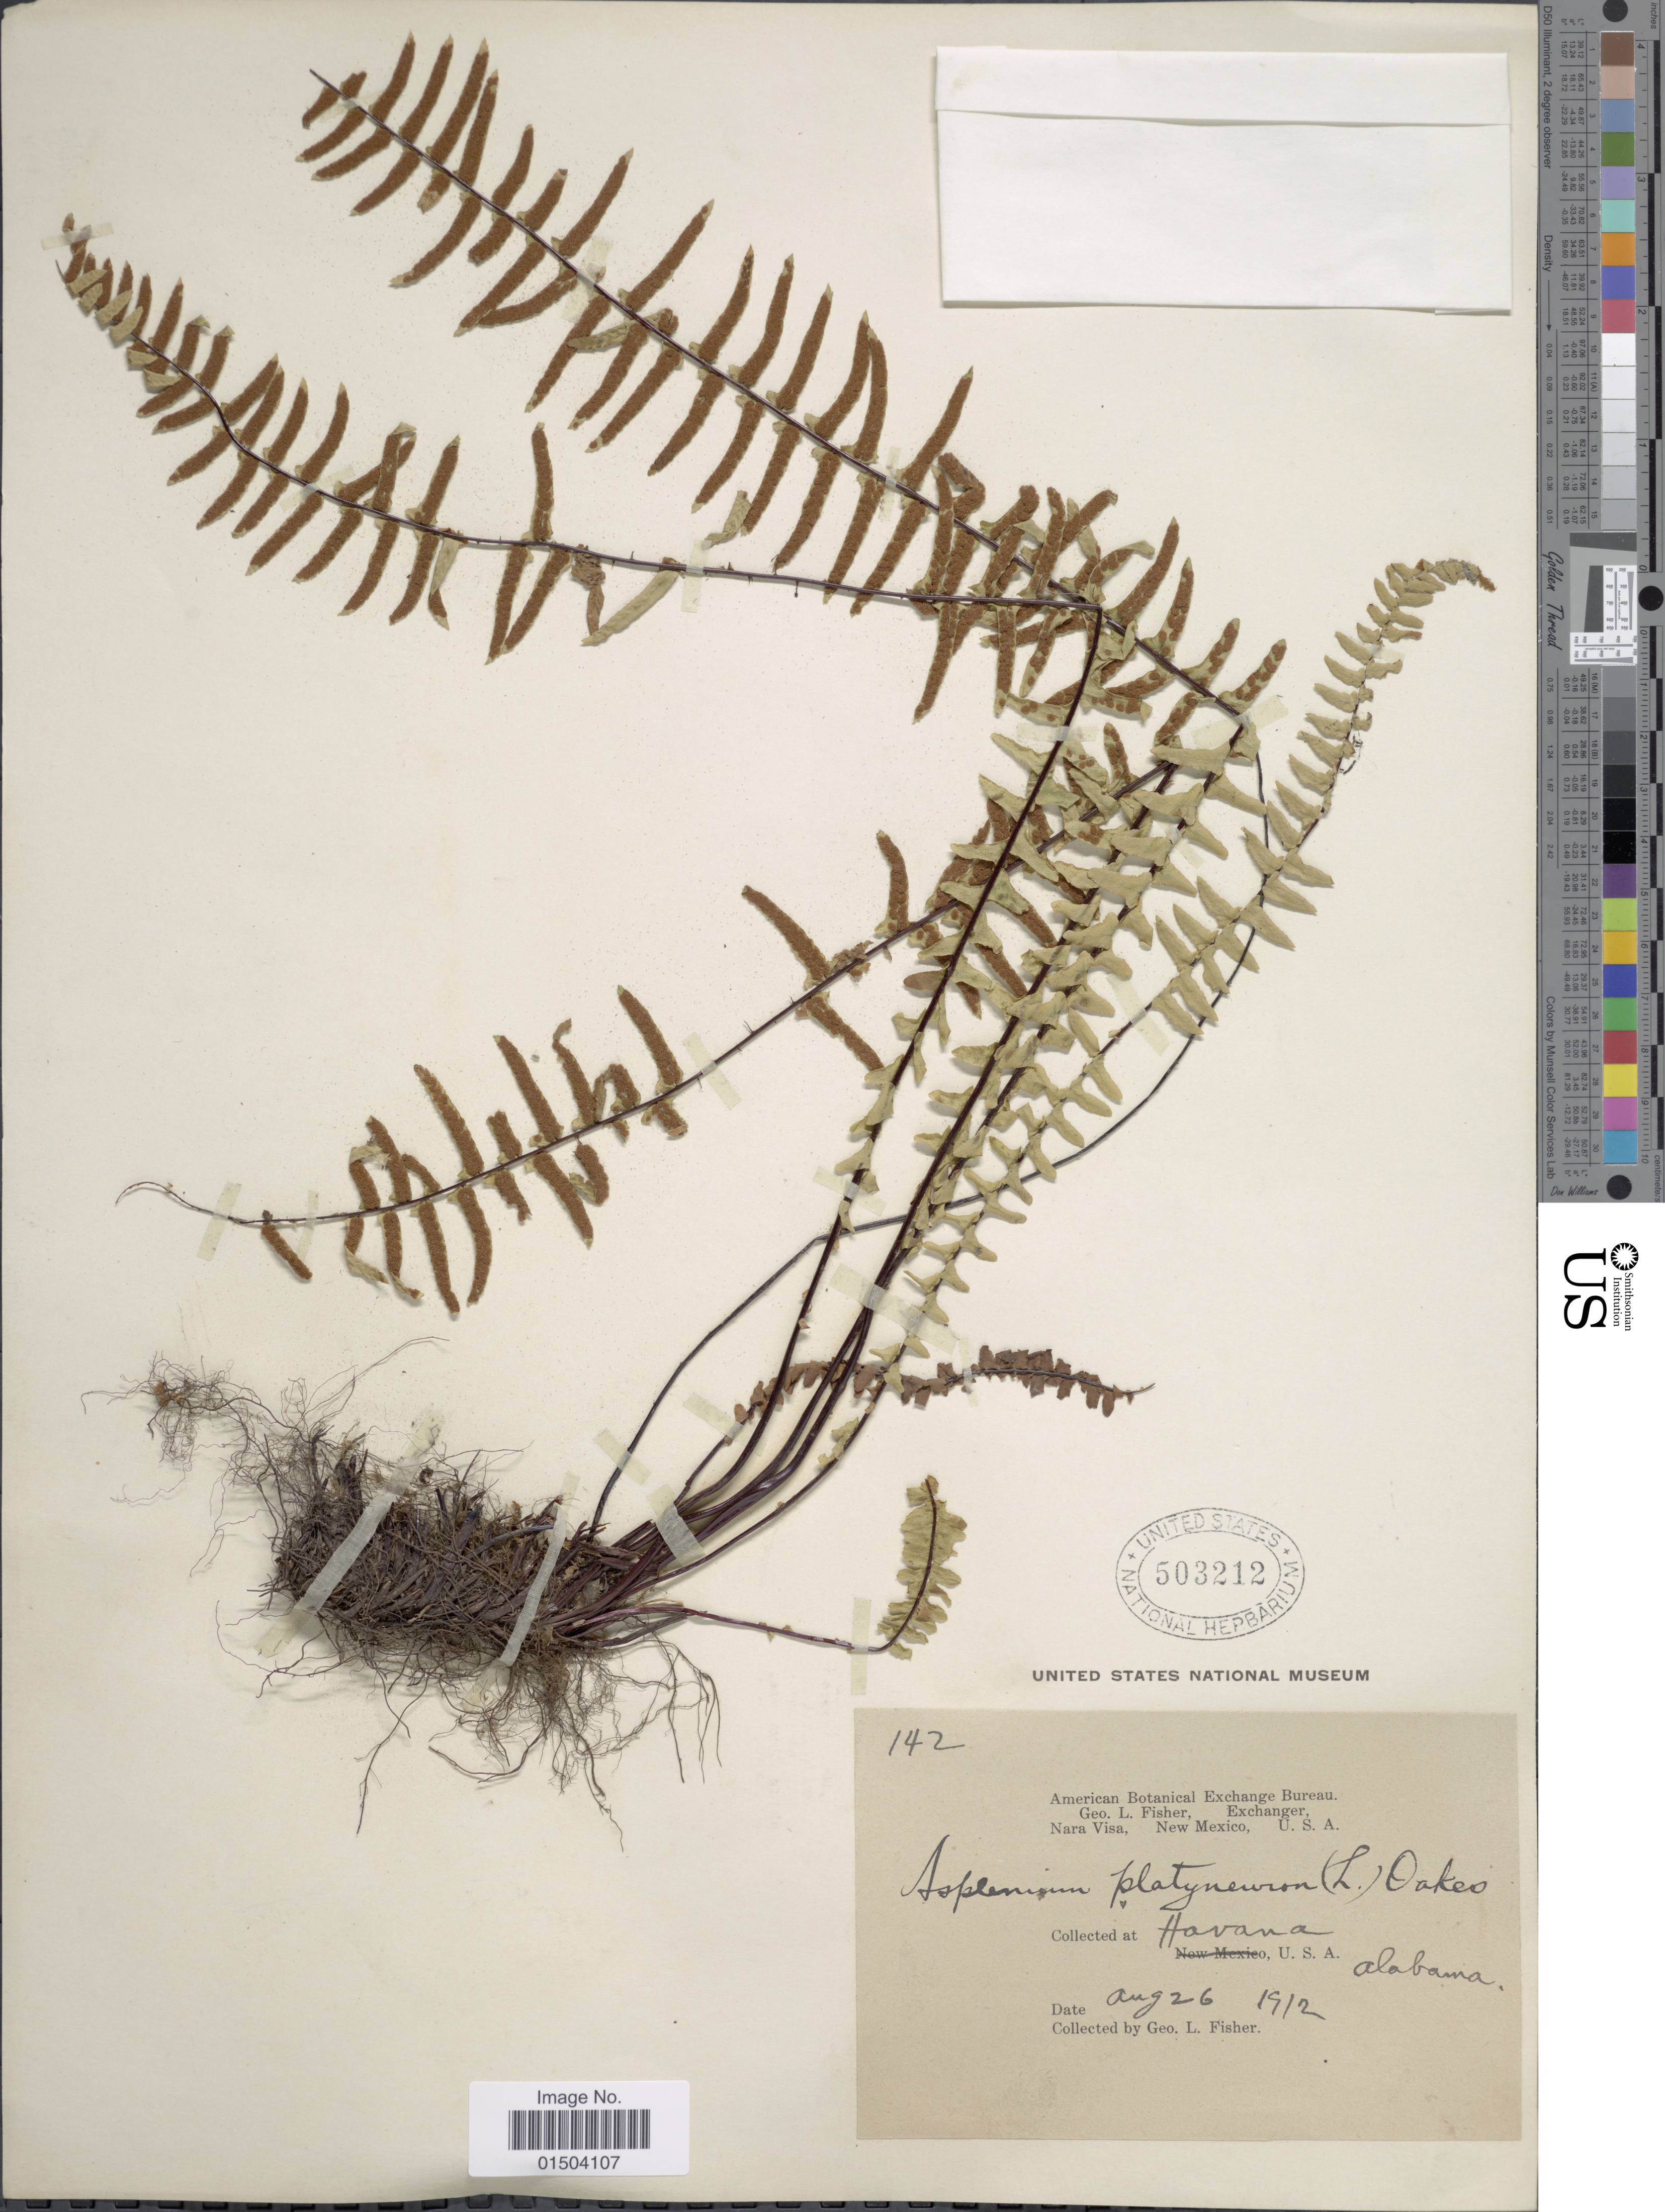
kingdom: Plantae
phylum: Tracheophyta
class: Polypodiopsida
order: Polypodiales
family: Aspleniaceae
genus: Asplenium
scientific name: Asplenium platyneuron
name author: (L.) Britton, Stearns & Poggenb.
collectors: G. L. Fisher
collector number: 142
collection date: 1912-08-26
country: United States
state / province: Alabama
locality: Havana.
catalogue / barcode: US 503212